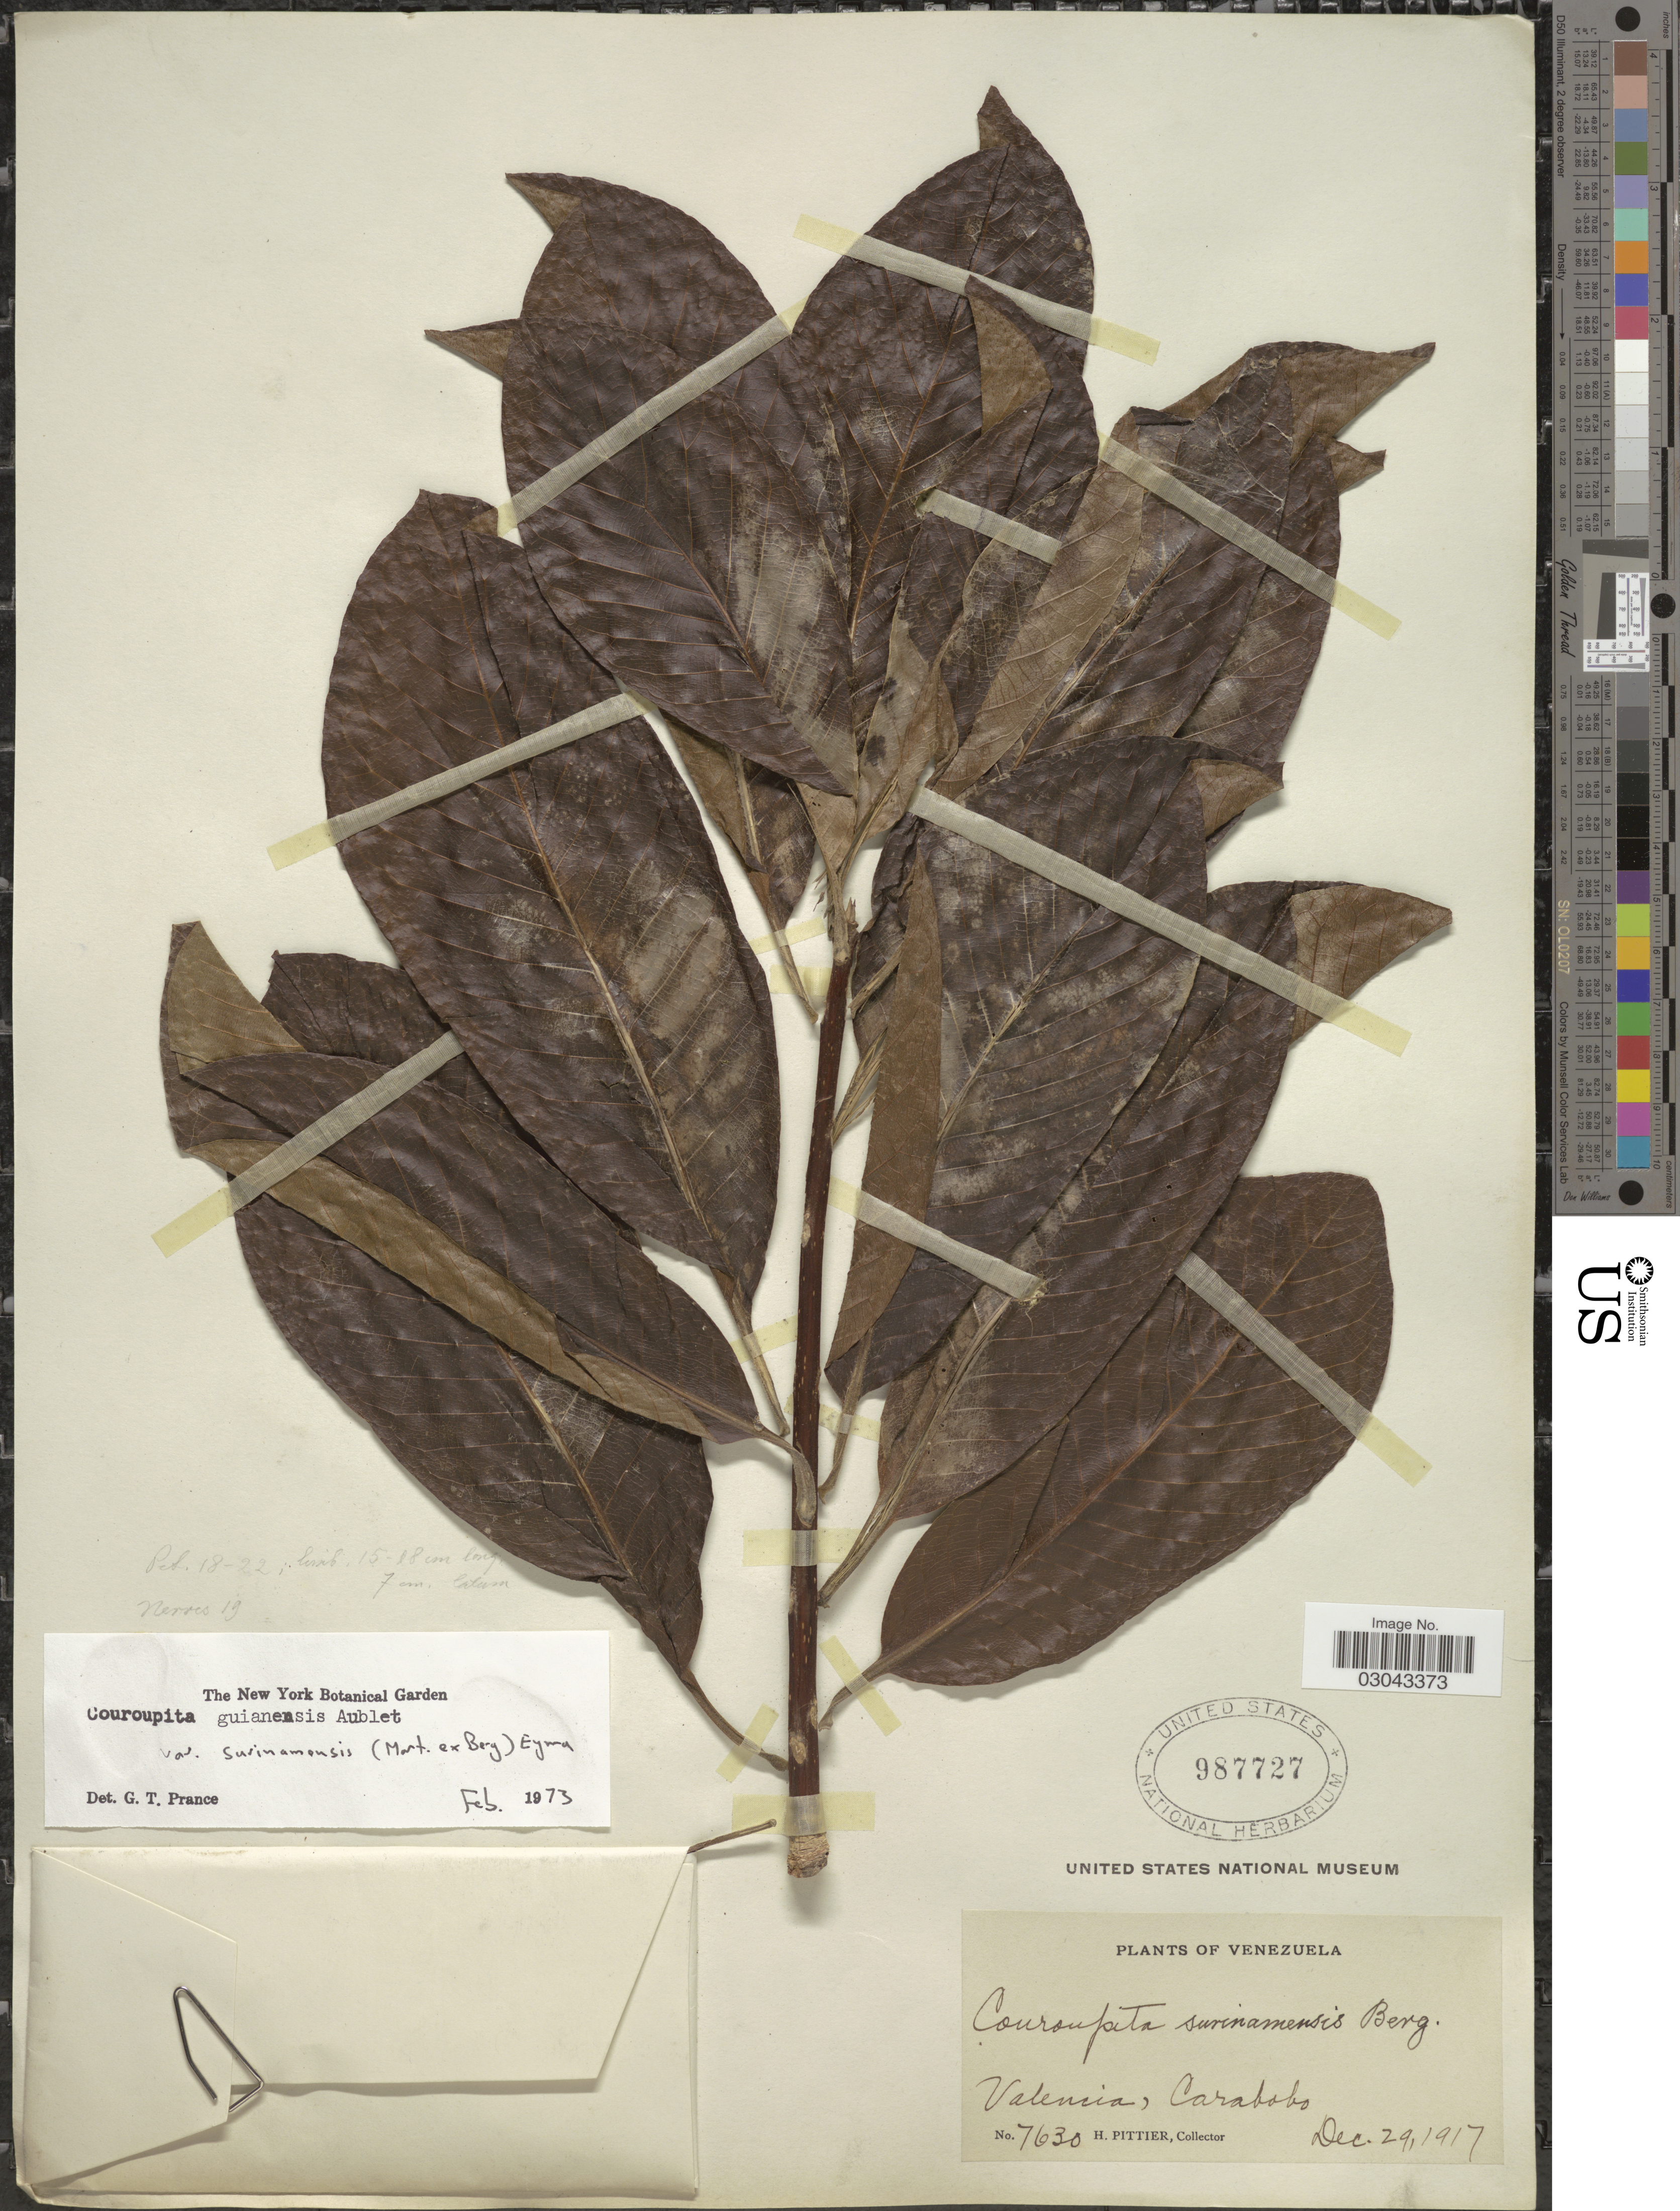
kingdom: Plantae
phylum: Tracheophyta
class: Magnoliopsida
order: Ericales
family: Lecythidaceae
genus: Couroupita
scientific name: Couroupita guianensis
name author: Aubl.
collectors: H. F. Pittier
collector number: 7630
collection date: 1917-12-29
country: Venezuela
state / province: Carabobo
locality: Valencia, Carabobo.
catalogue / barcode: US 987727